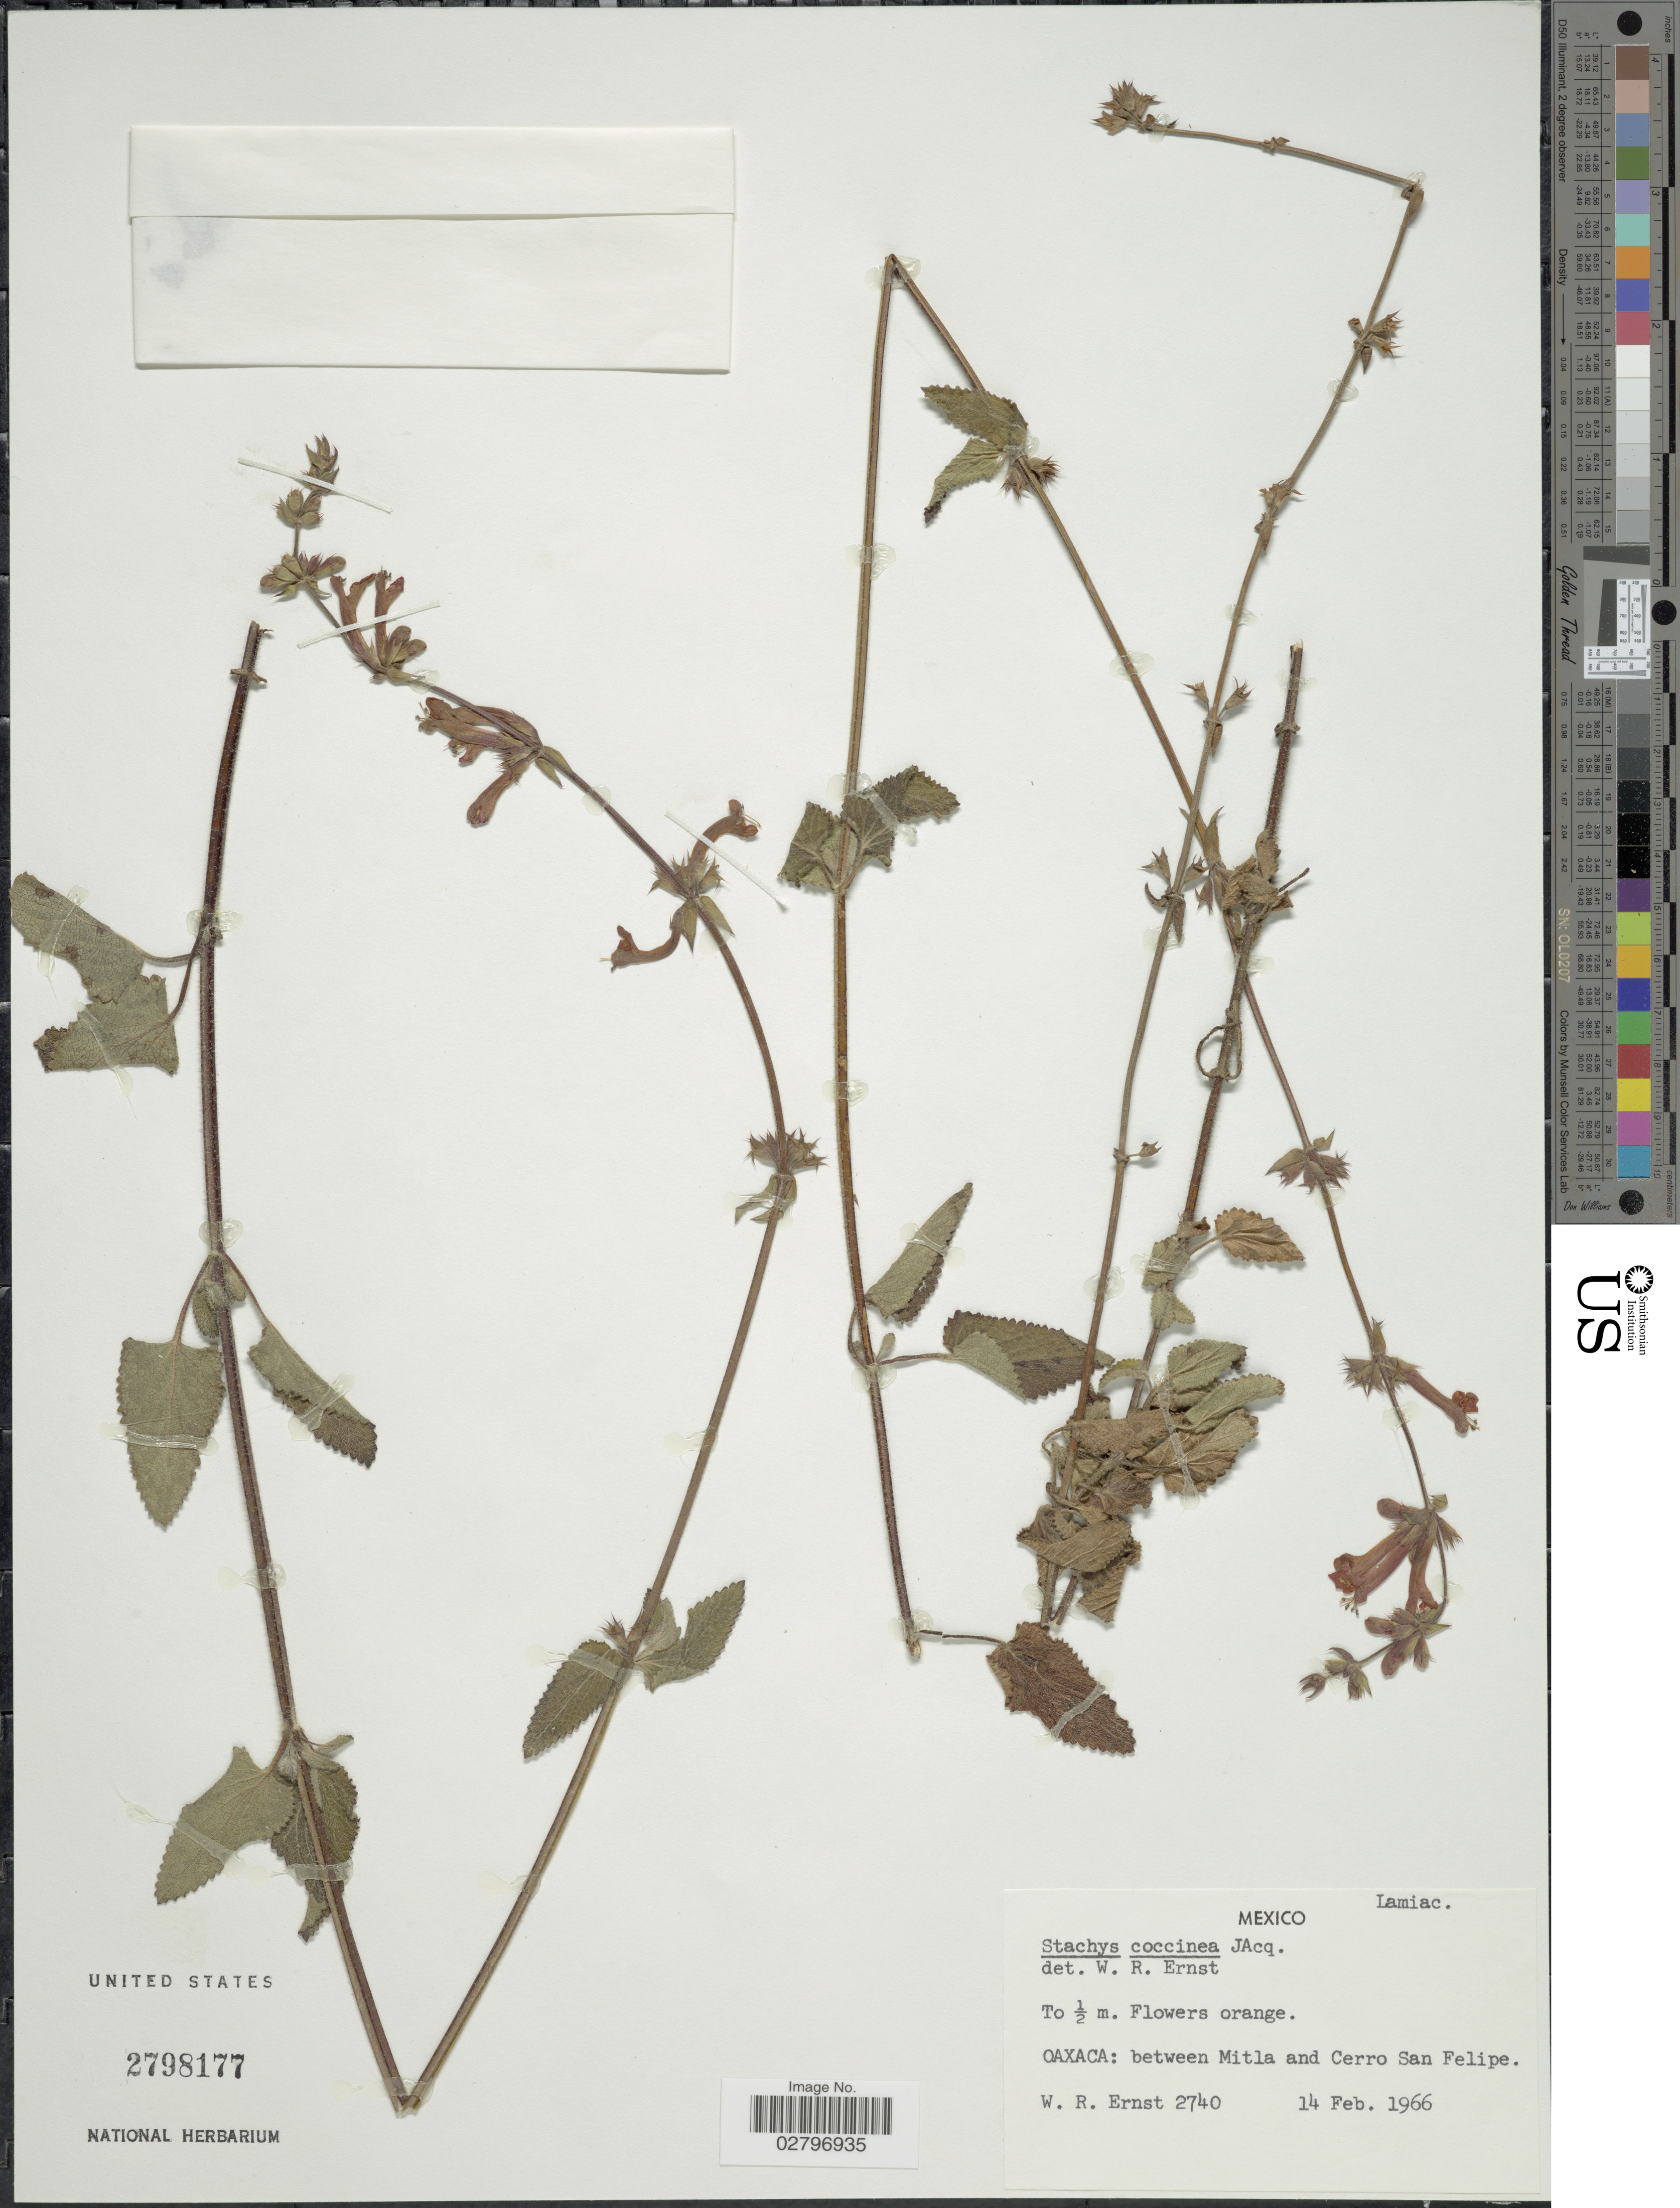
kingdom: Plantae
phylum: Tracheophyta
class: Magnoliopsida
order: Lamiales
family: Lamiaceae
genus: Stachys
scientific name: Stachys coccinea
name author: Ortega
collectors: W. R. Ernst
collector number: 2740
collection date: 1966-02-14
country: Mexico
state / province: Oaxaca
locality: Oaxaca: between Mitla and Cerro San Felipe.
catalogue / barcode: US 2798177